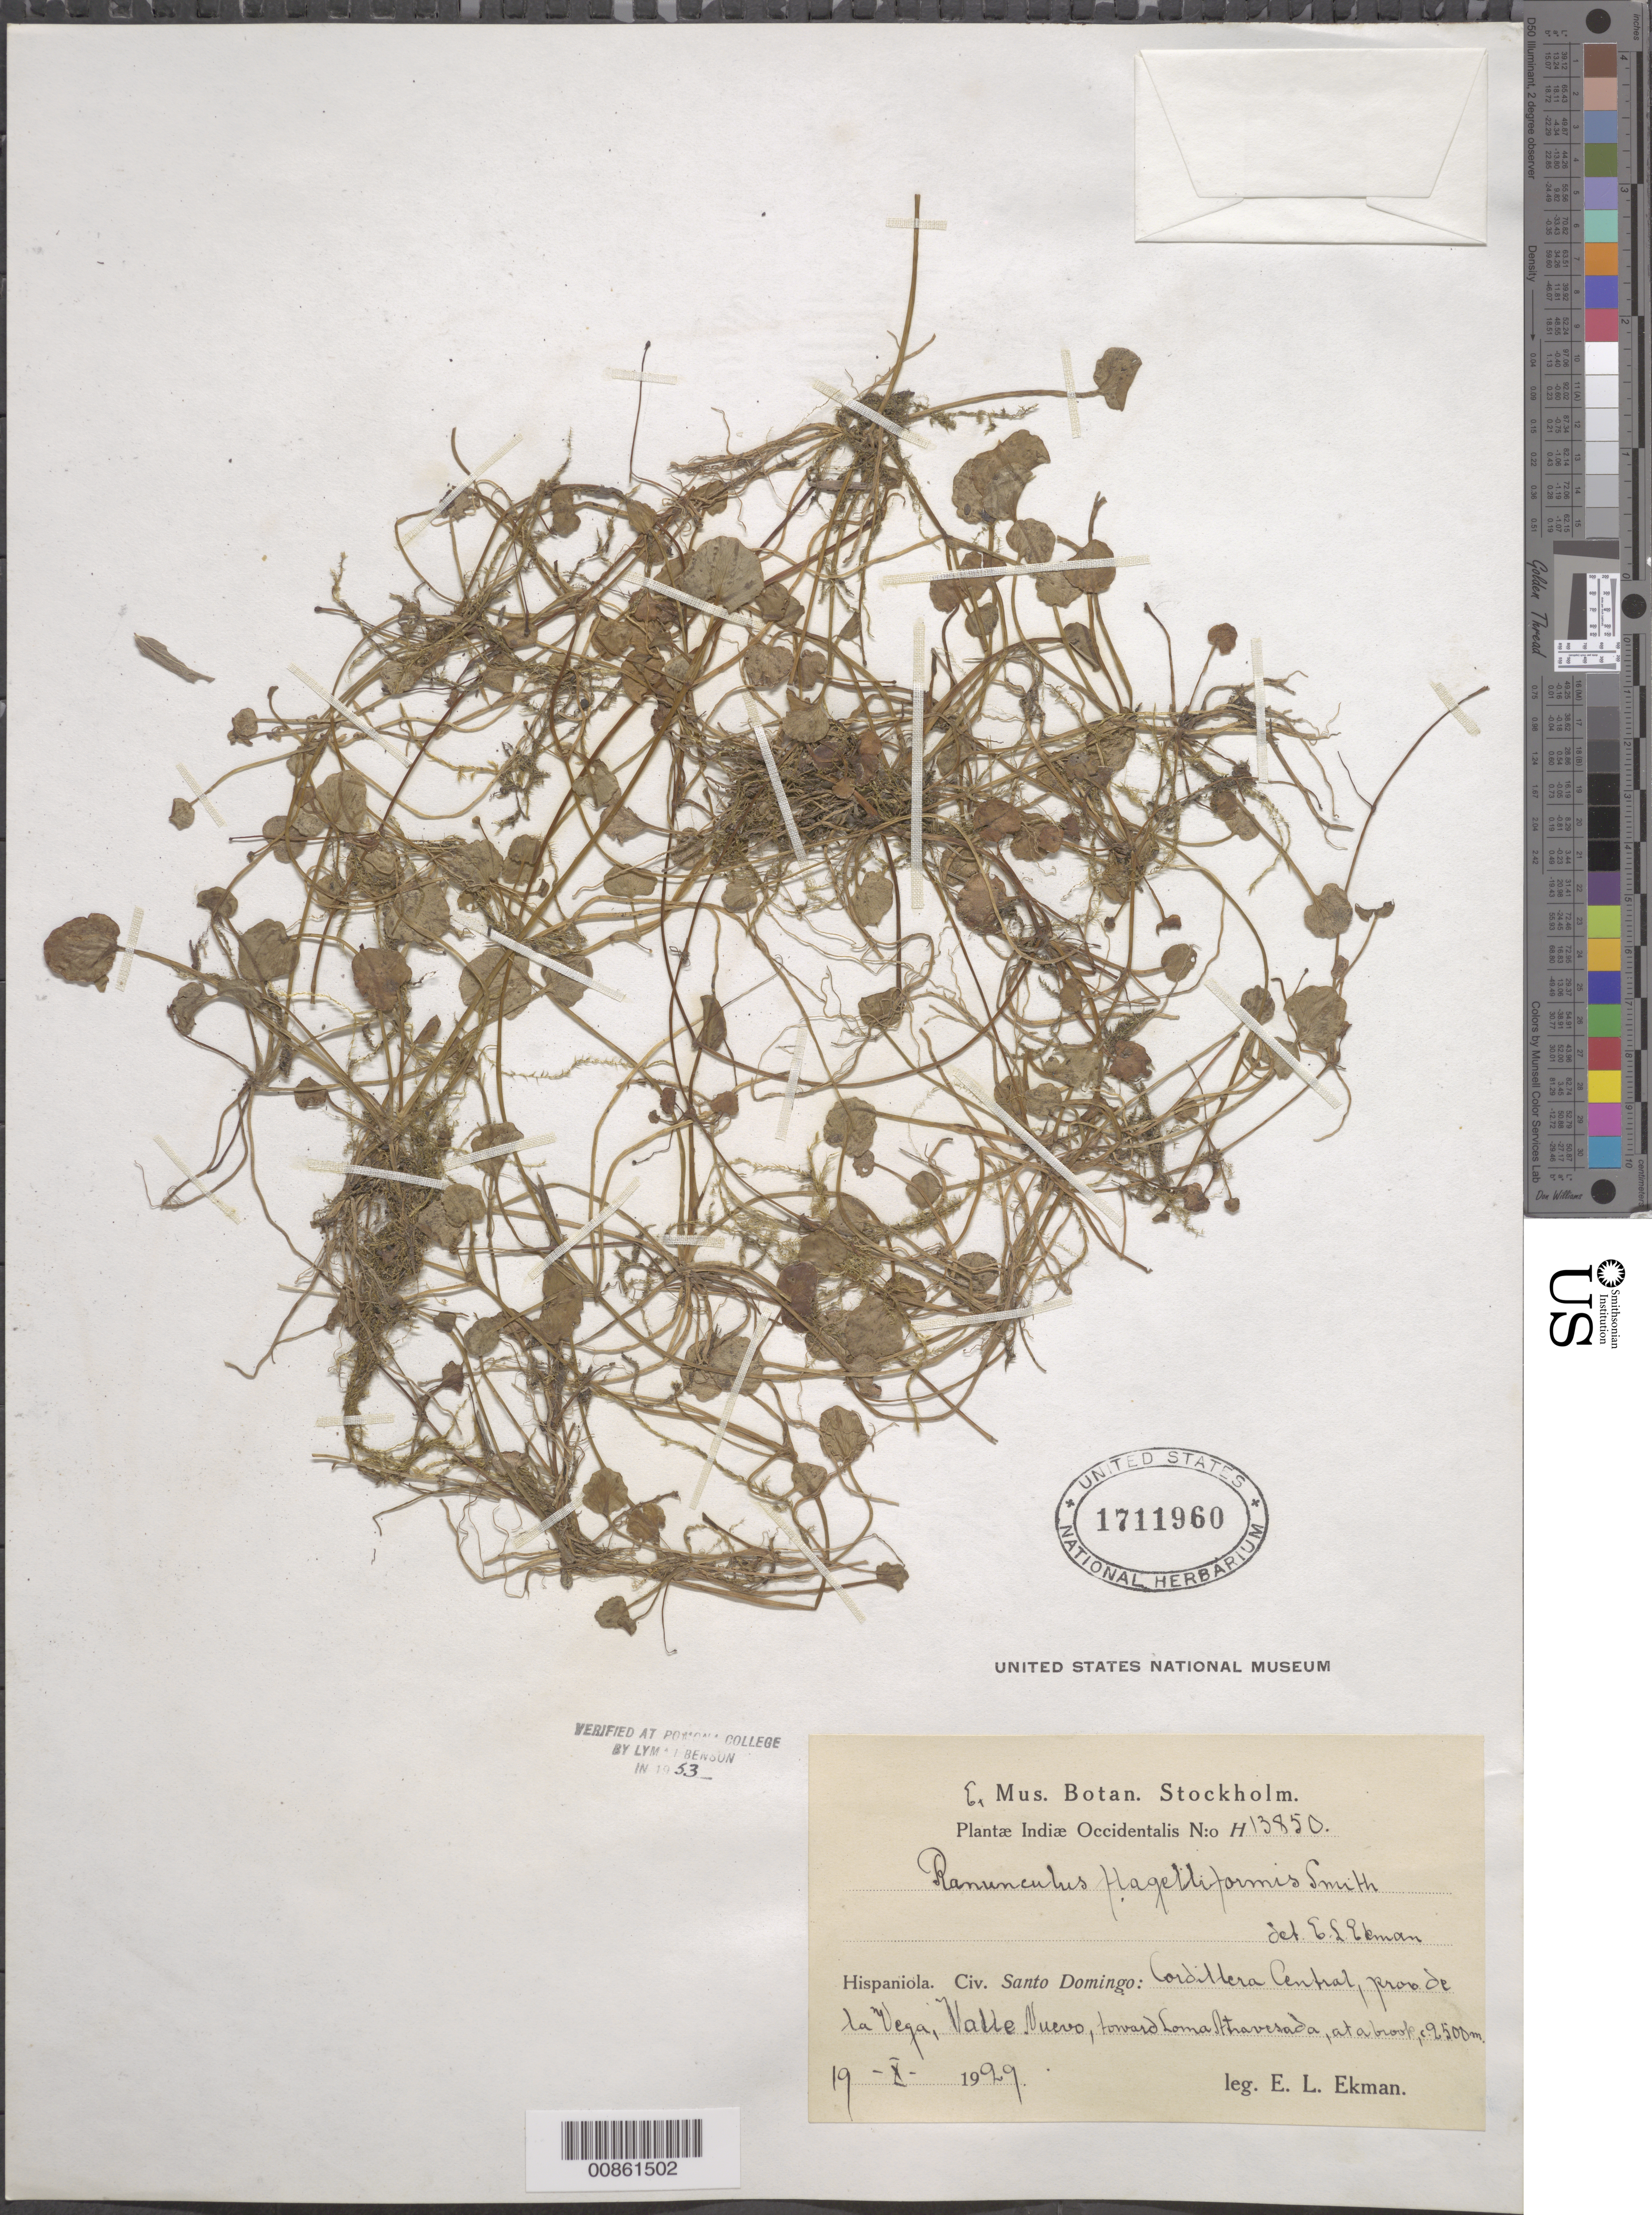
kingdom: Plantae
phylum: Tracheophyta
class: Magnoliopsida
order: Ranunculales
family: Ranunculaceae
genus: Ranunculus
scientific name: Ranunculus flagelliformis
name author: Sm.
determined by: Benson, L.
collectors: E. L. Ekman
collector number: H 13850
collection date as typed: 19 Oct 1929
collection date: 1929-10-19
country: Dominican Republic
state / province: La Vega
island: Hispaniola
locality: Cordillera Central, Valle Nuevo, toward Loma Atravesada.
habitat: At a brook.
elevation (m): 2500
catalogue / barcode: US 1711960